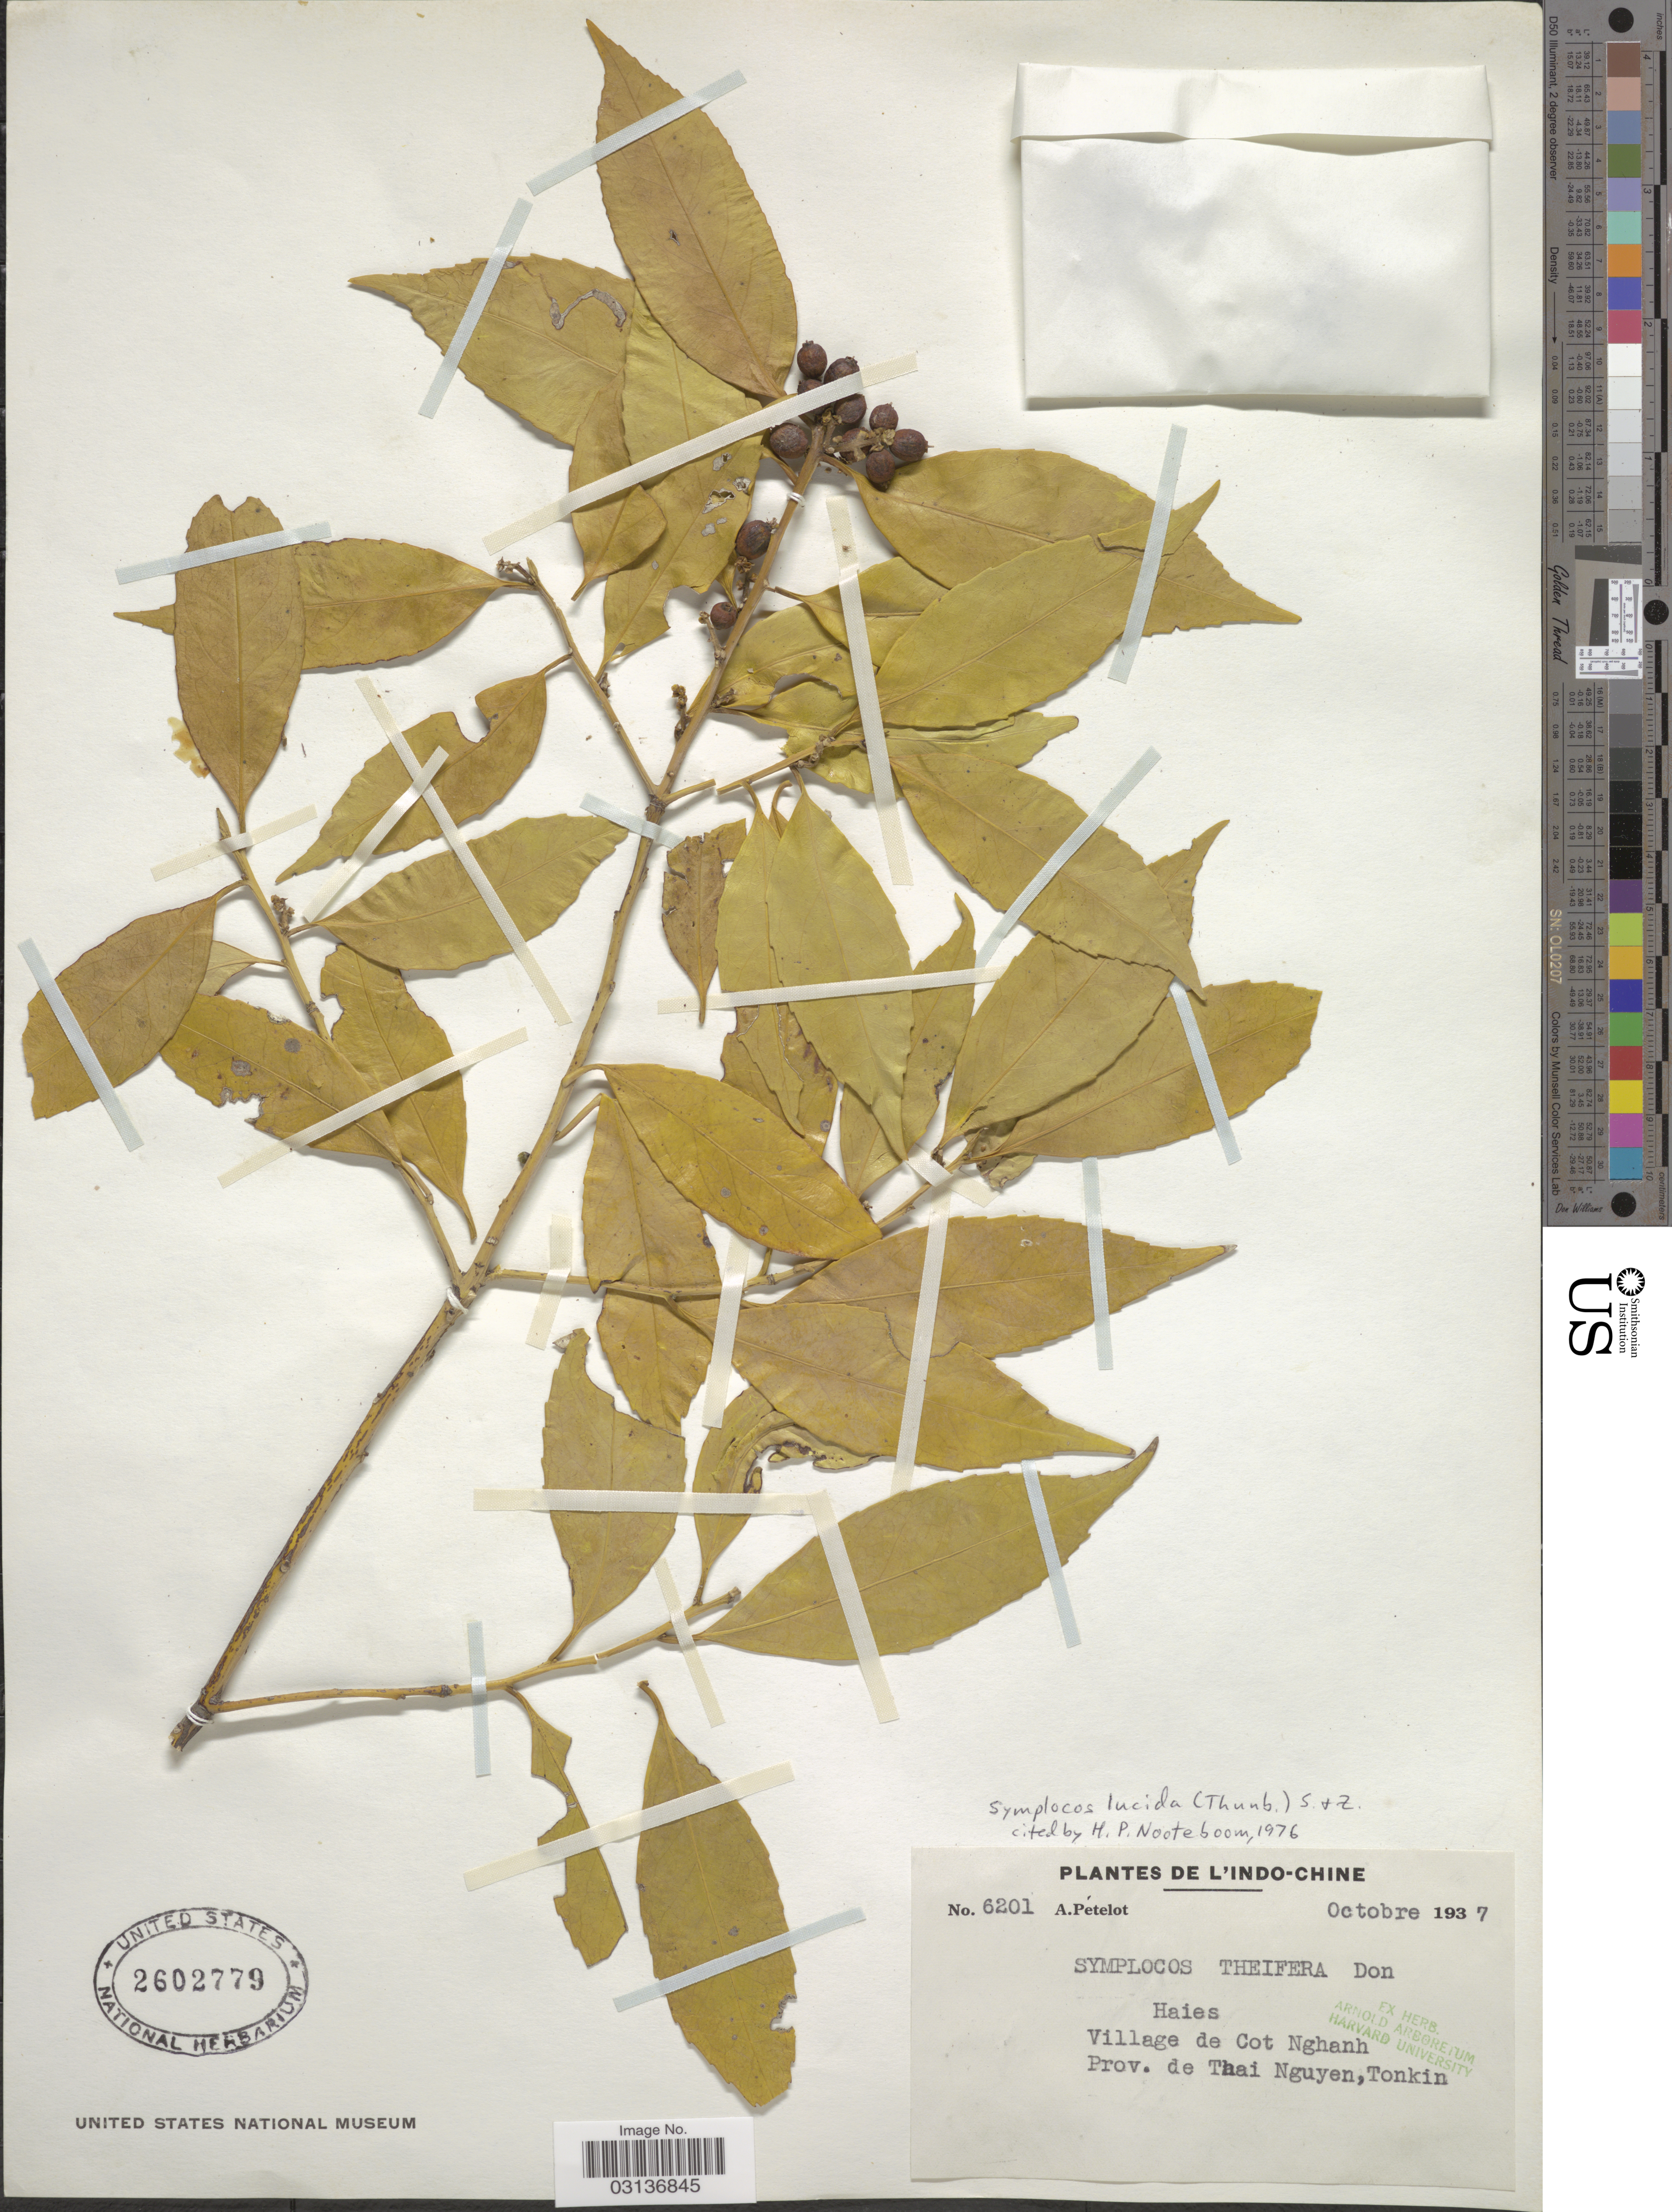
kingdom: Plantae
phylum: Tracheophyta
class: Magnoliopsida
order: Ericales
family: Symplocaceae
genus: Symplocos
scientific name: Symplocos lucida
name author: (Thurb.) Siebold & Zucc.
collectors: A. Petelot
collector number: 6201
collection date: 1937-10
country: Vietnam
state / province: Thai Nguyen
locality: L'Indo-Chine. Village de Cot Nghanh. Prov. de Thai Nguyen, Tonkin.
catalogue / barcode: US 2602779